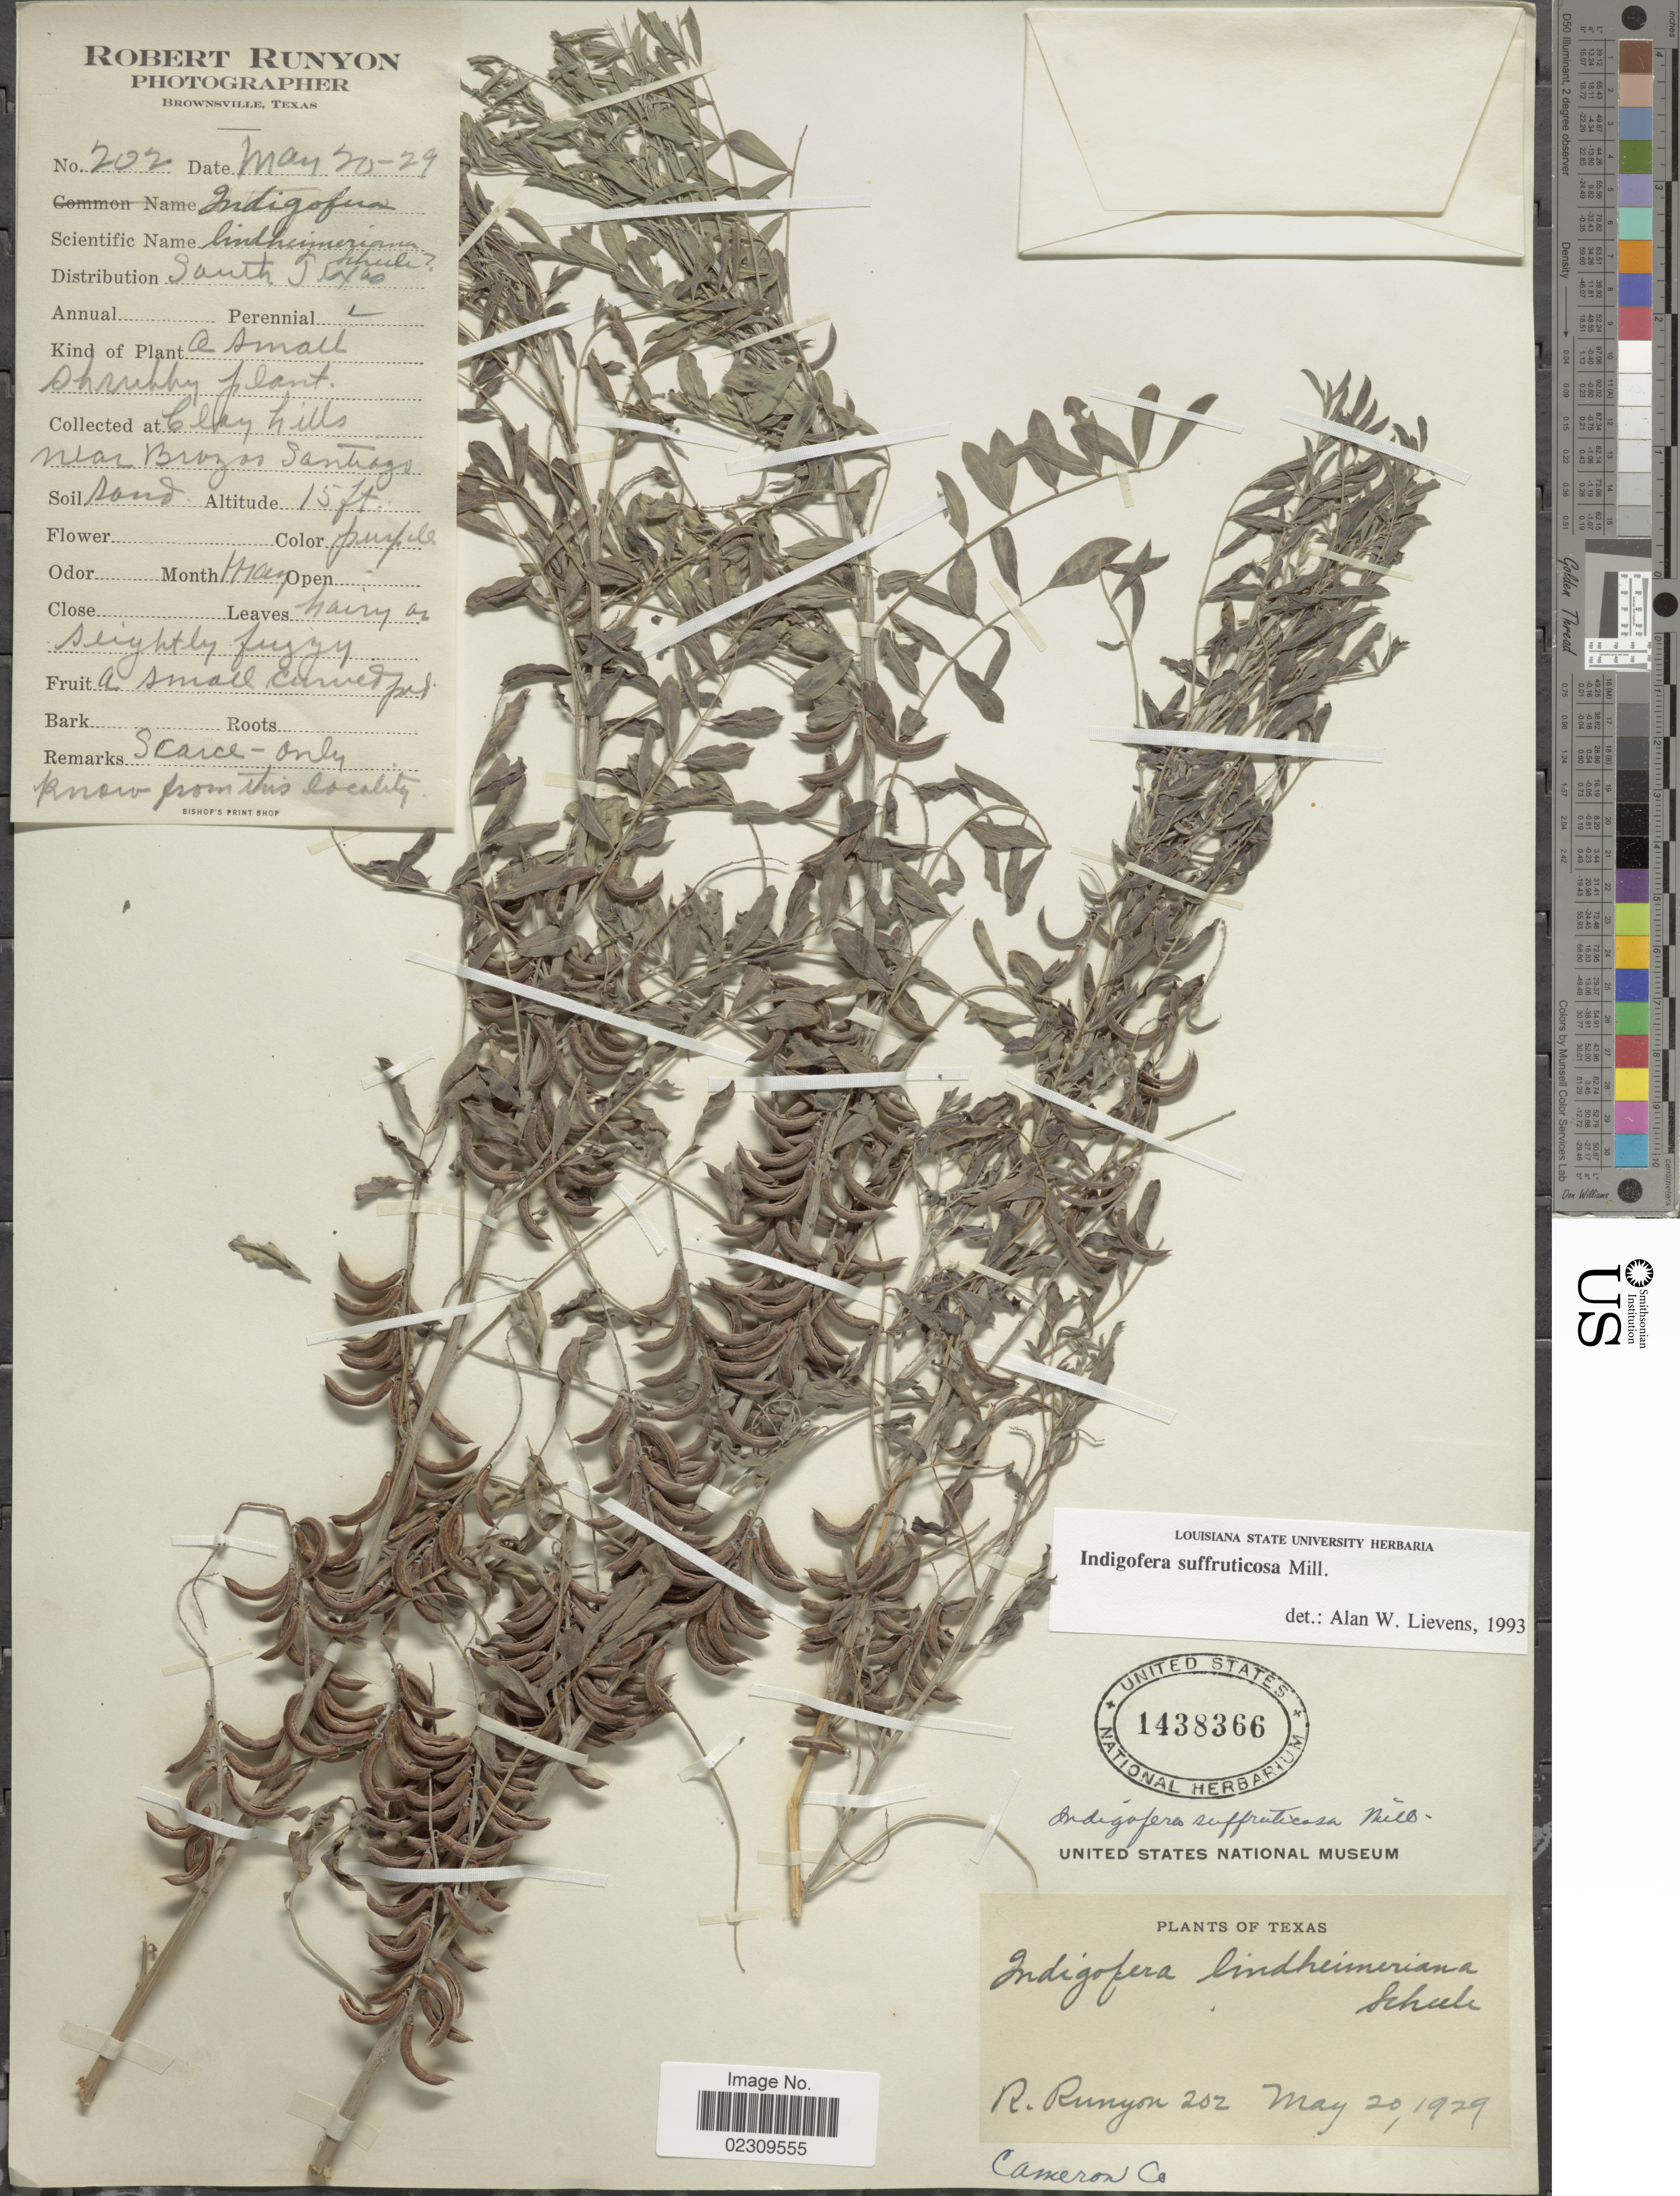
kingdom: Plantae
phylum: Tracheophyta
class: Magnoliopsida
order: Fabales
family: Fabaceae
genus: Indigofera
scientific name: Indigofera suffruticosa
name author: Mill.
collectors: R. Runyon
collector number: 202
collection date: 1929-05-20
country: United States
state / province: Texas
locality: Cameron Co.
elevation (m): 5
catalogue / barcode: US 1438366